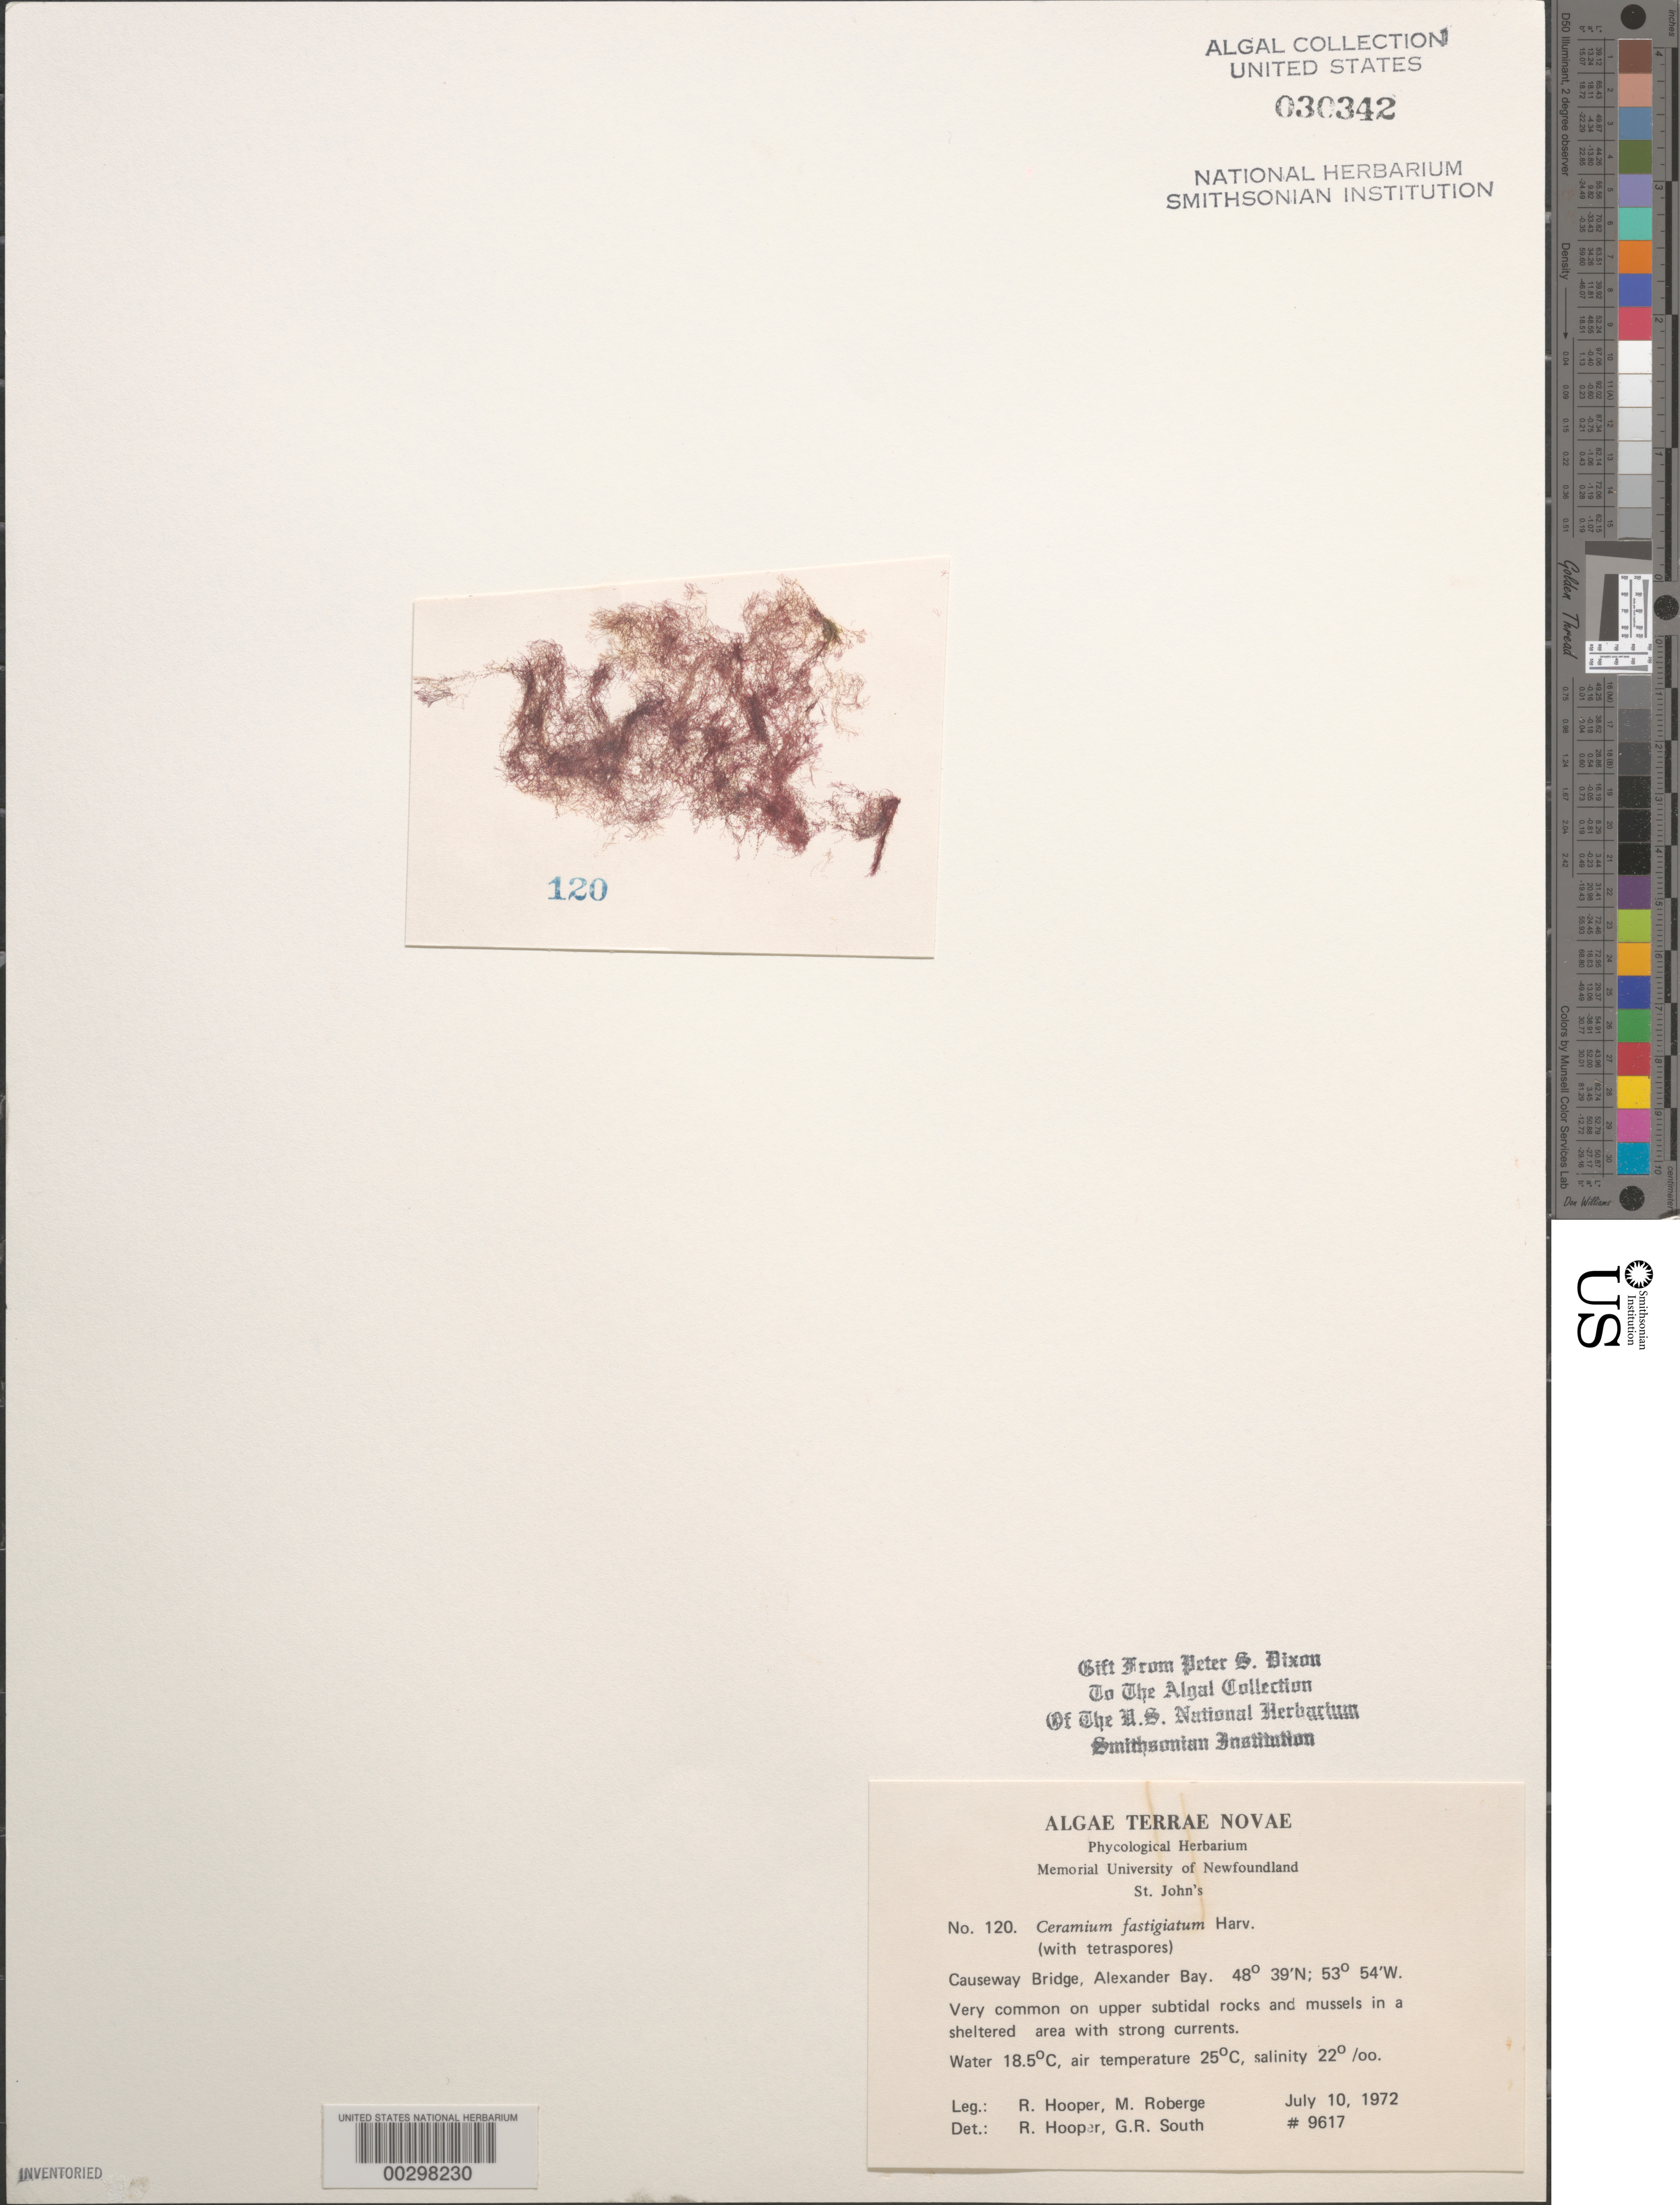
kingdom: Plantae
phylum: Rhodophyta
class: Florideophyceae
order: Ceramiales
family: Ceramiaceae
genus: Ceramium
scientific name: Ceramium fastigiatum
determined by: Hooper, R. G.; South, G. R.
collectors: R. G. Hooper & M. Roberge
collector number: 9617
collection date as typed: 10 Jul 1972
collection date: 1972-07-10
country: Canada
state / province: Newfoundland and Labrador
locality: Causeway bridge, Alexander Bay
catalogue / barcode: US 30342